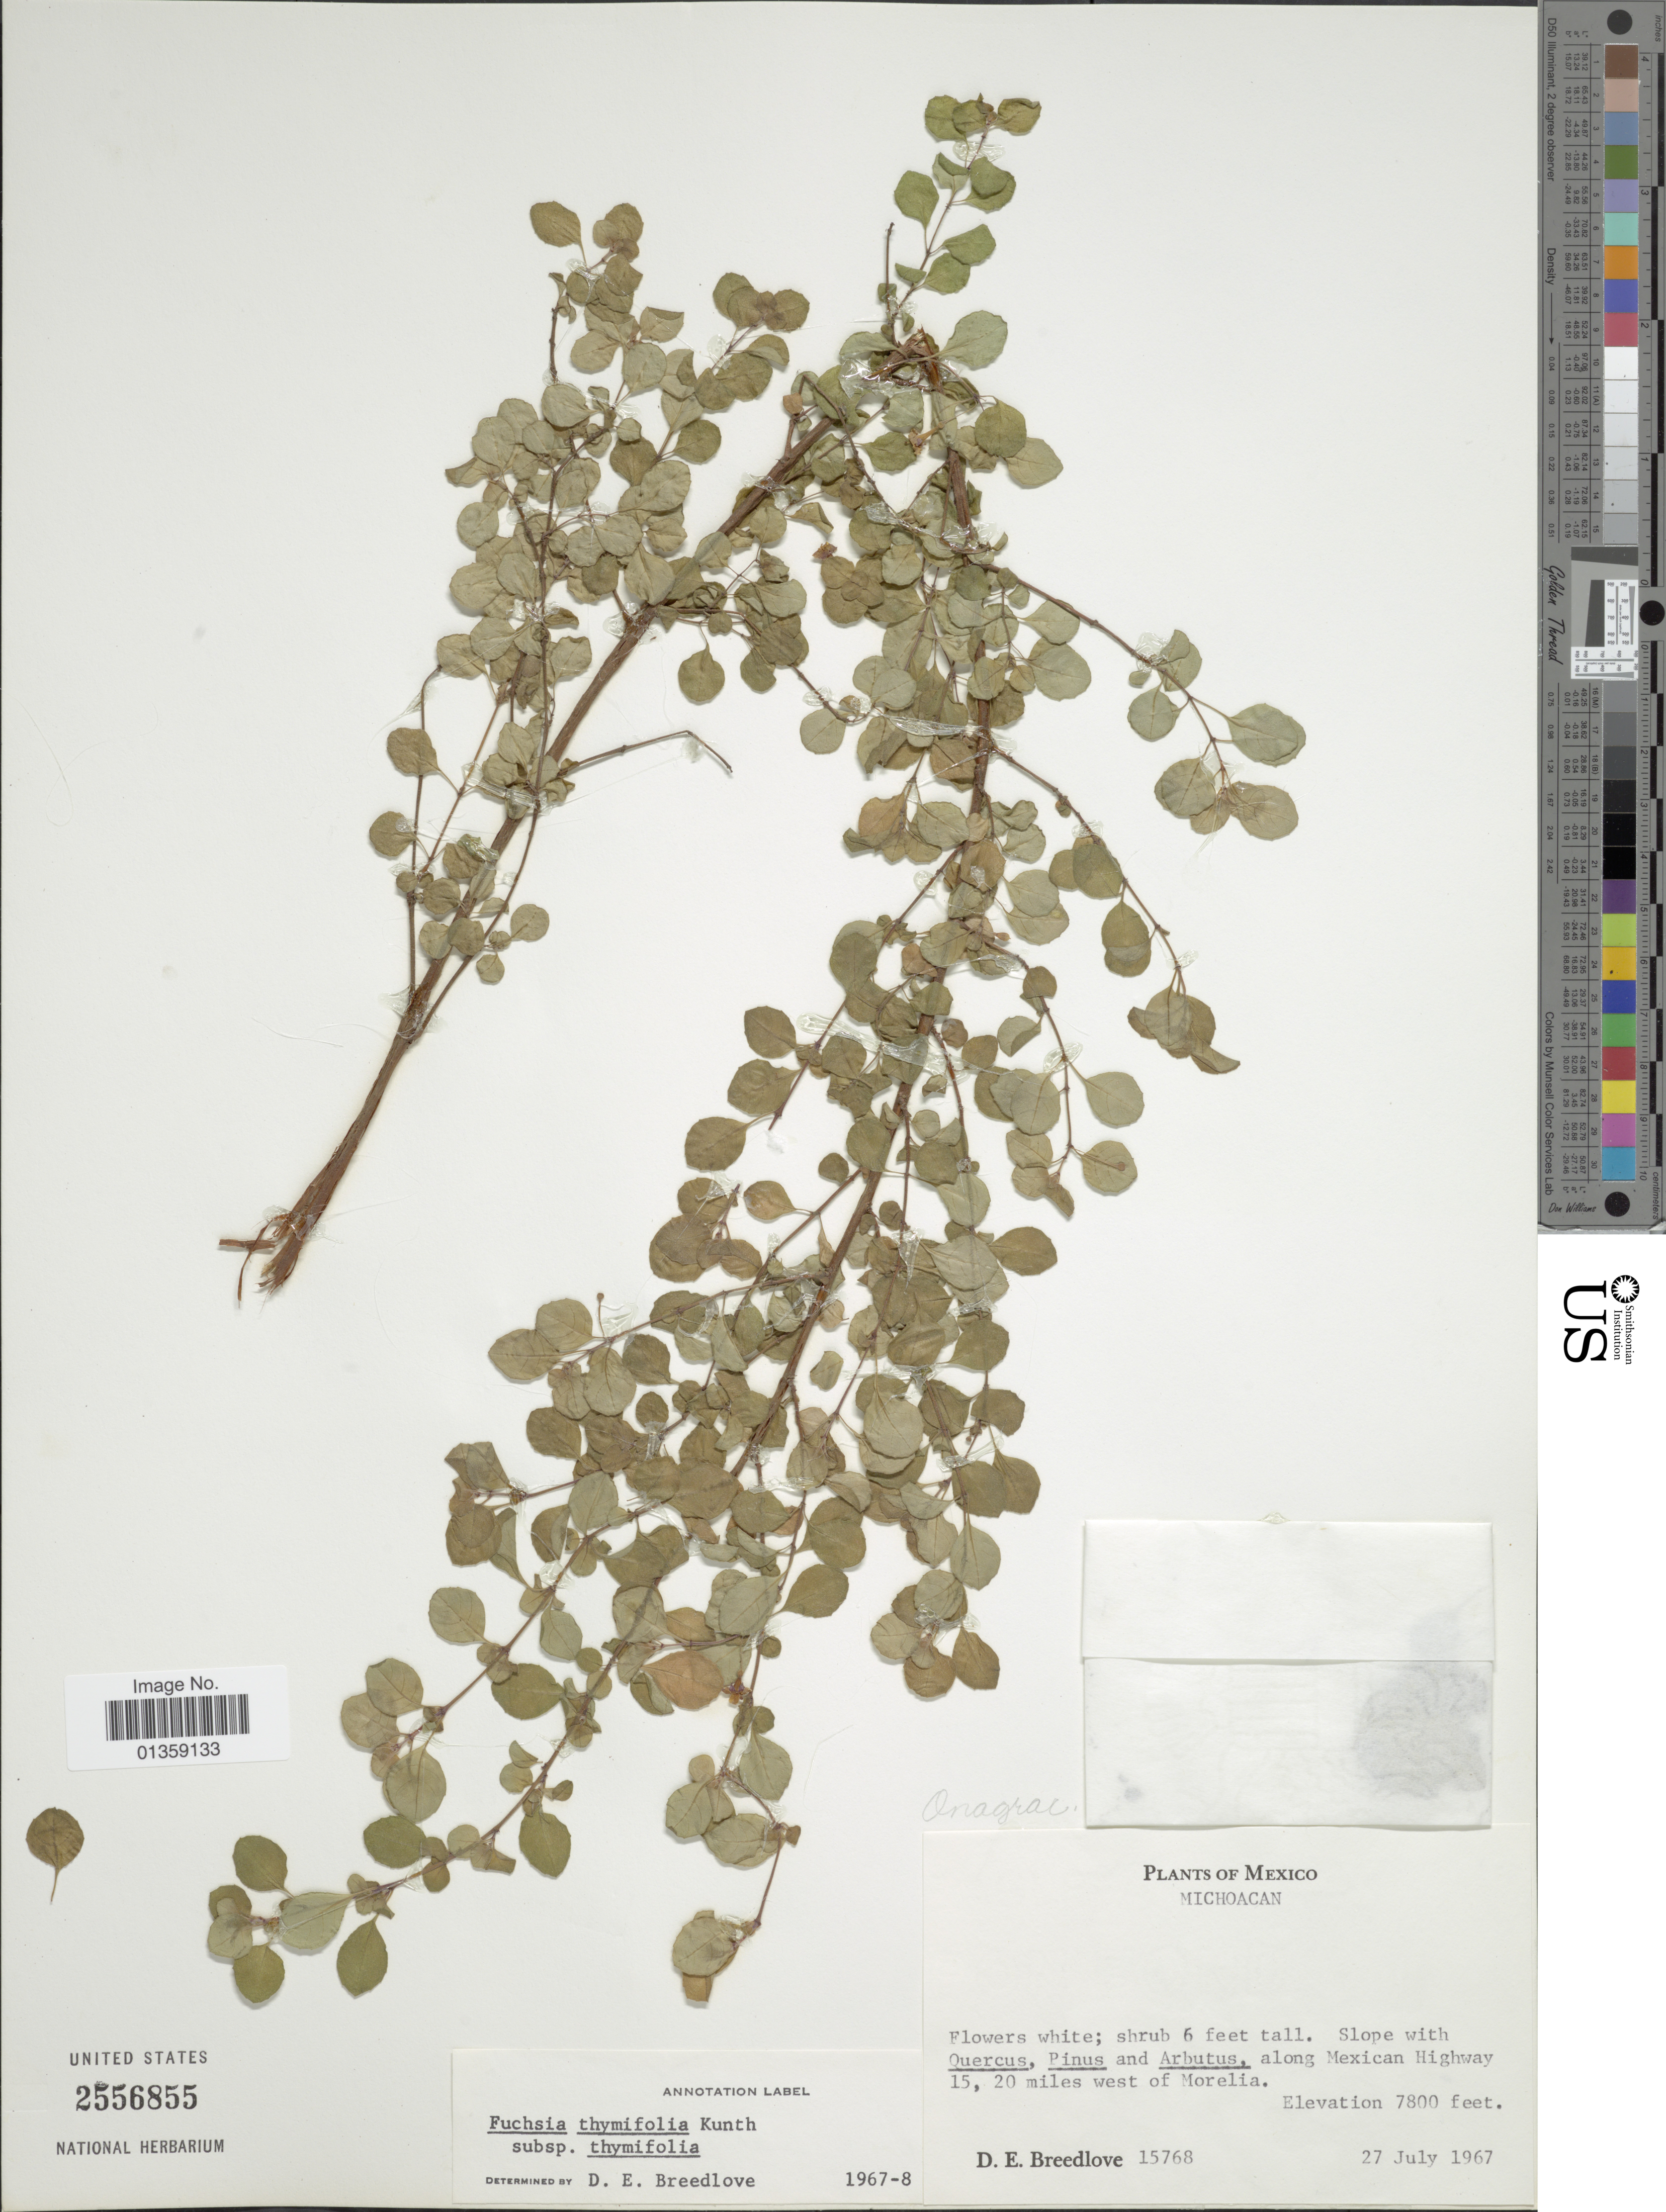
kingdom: Plantae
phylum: Tracheophyta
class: Magnoliopsida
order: Myrtales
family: Onagraceae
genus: Fuchsia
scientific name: Fuchsia thymifolia subsp. thymifolia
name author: Kunth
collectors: D. E. Breedlove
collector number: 15768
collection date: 1967-07-27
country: Mexico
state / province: Michoacán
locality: Along Mexican Highway 15, 20 miles west of Morelia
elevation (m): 2377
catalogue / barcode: US 2556855